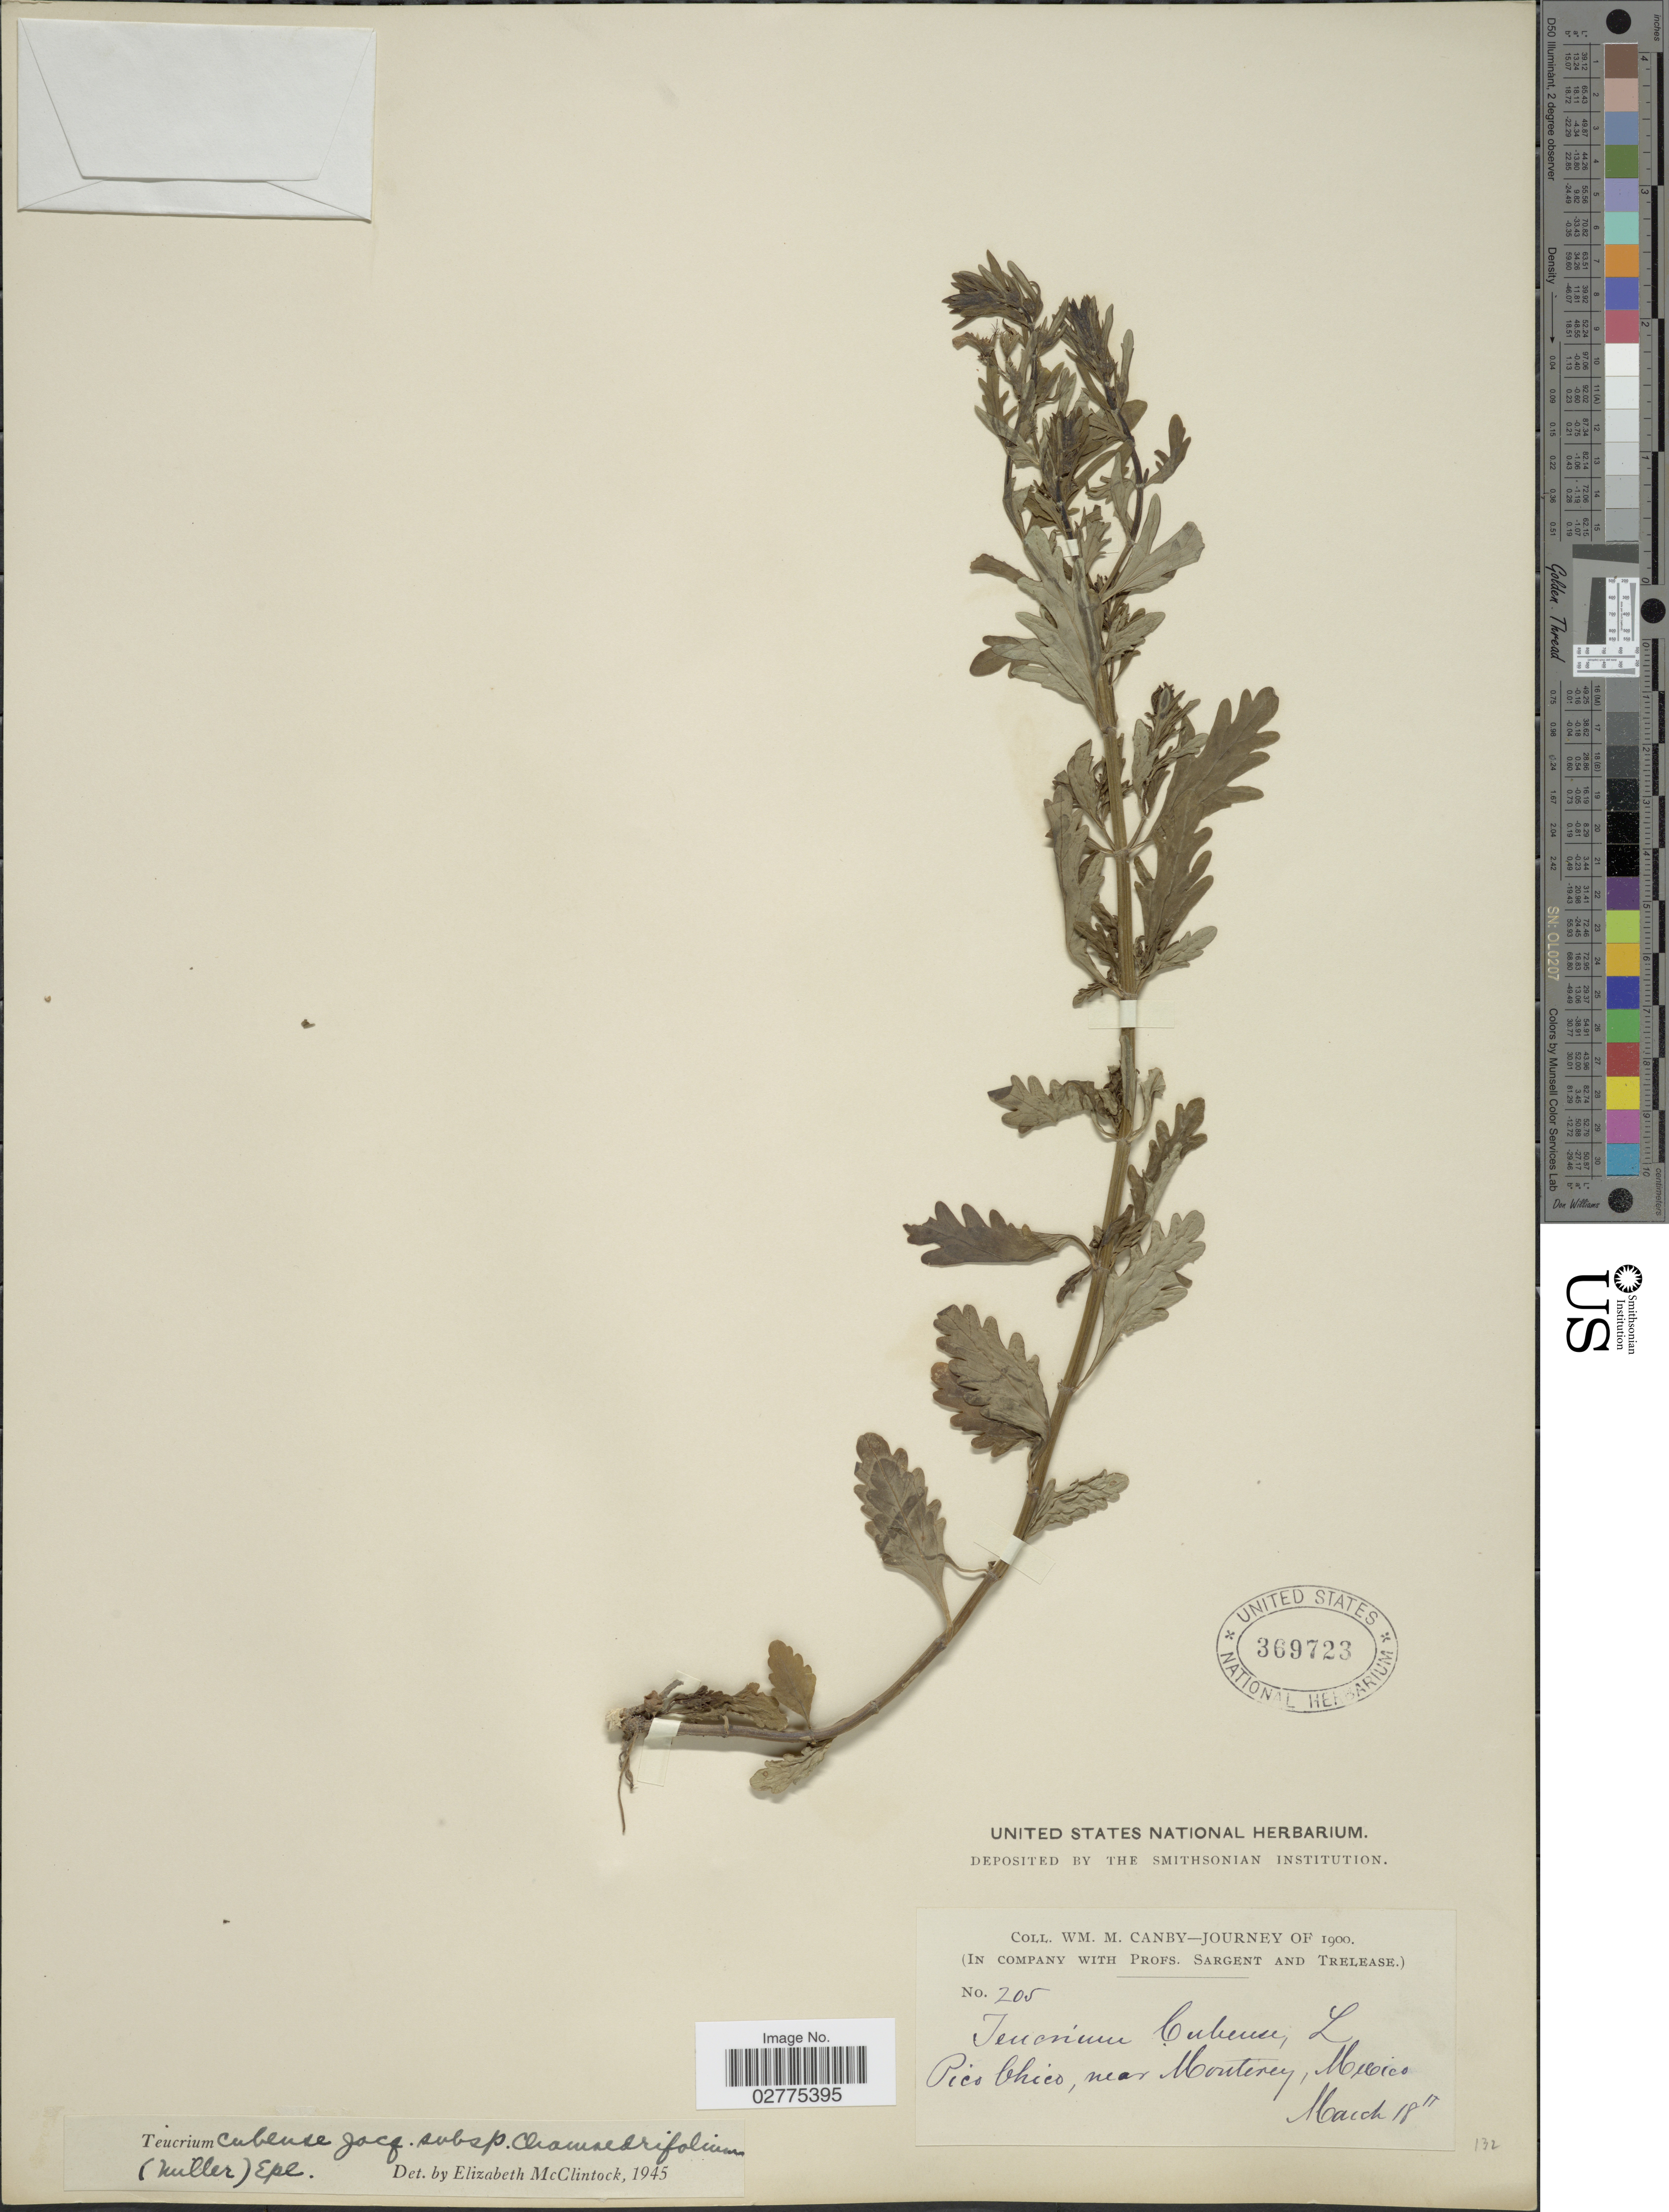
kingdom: Plantae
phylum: Tracheophyta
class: Magnoliopsida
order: Lamiales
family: Lamiaceae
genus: Teucrium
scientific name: Teucrium cubense subsp. chamaedrifolium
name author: Jacq.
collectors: W. M. Canby, C. S. Sargent & W. Trelease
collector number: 205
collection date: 1900-03-18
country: Mexico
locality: Pico Chico, near Monterey, Mexico.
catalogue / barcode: US 369723